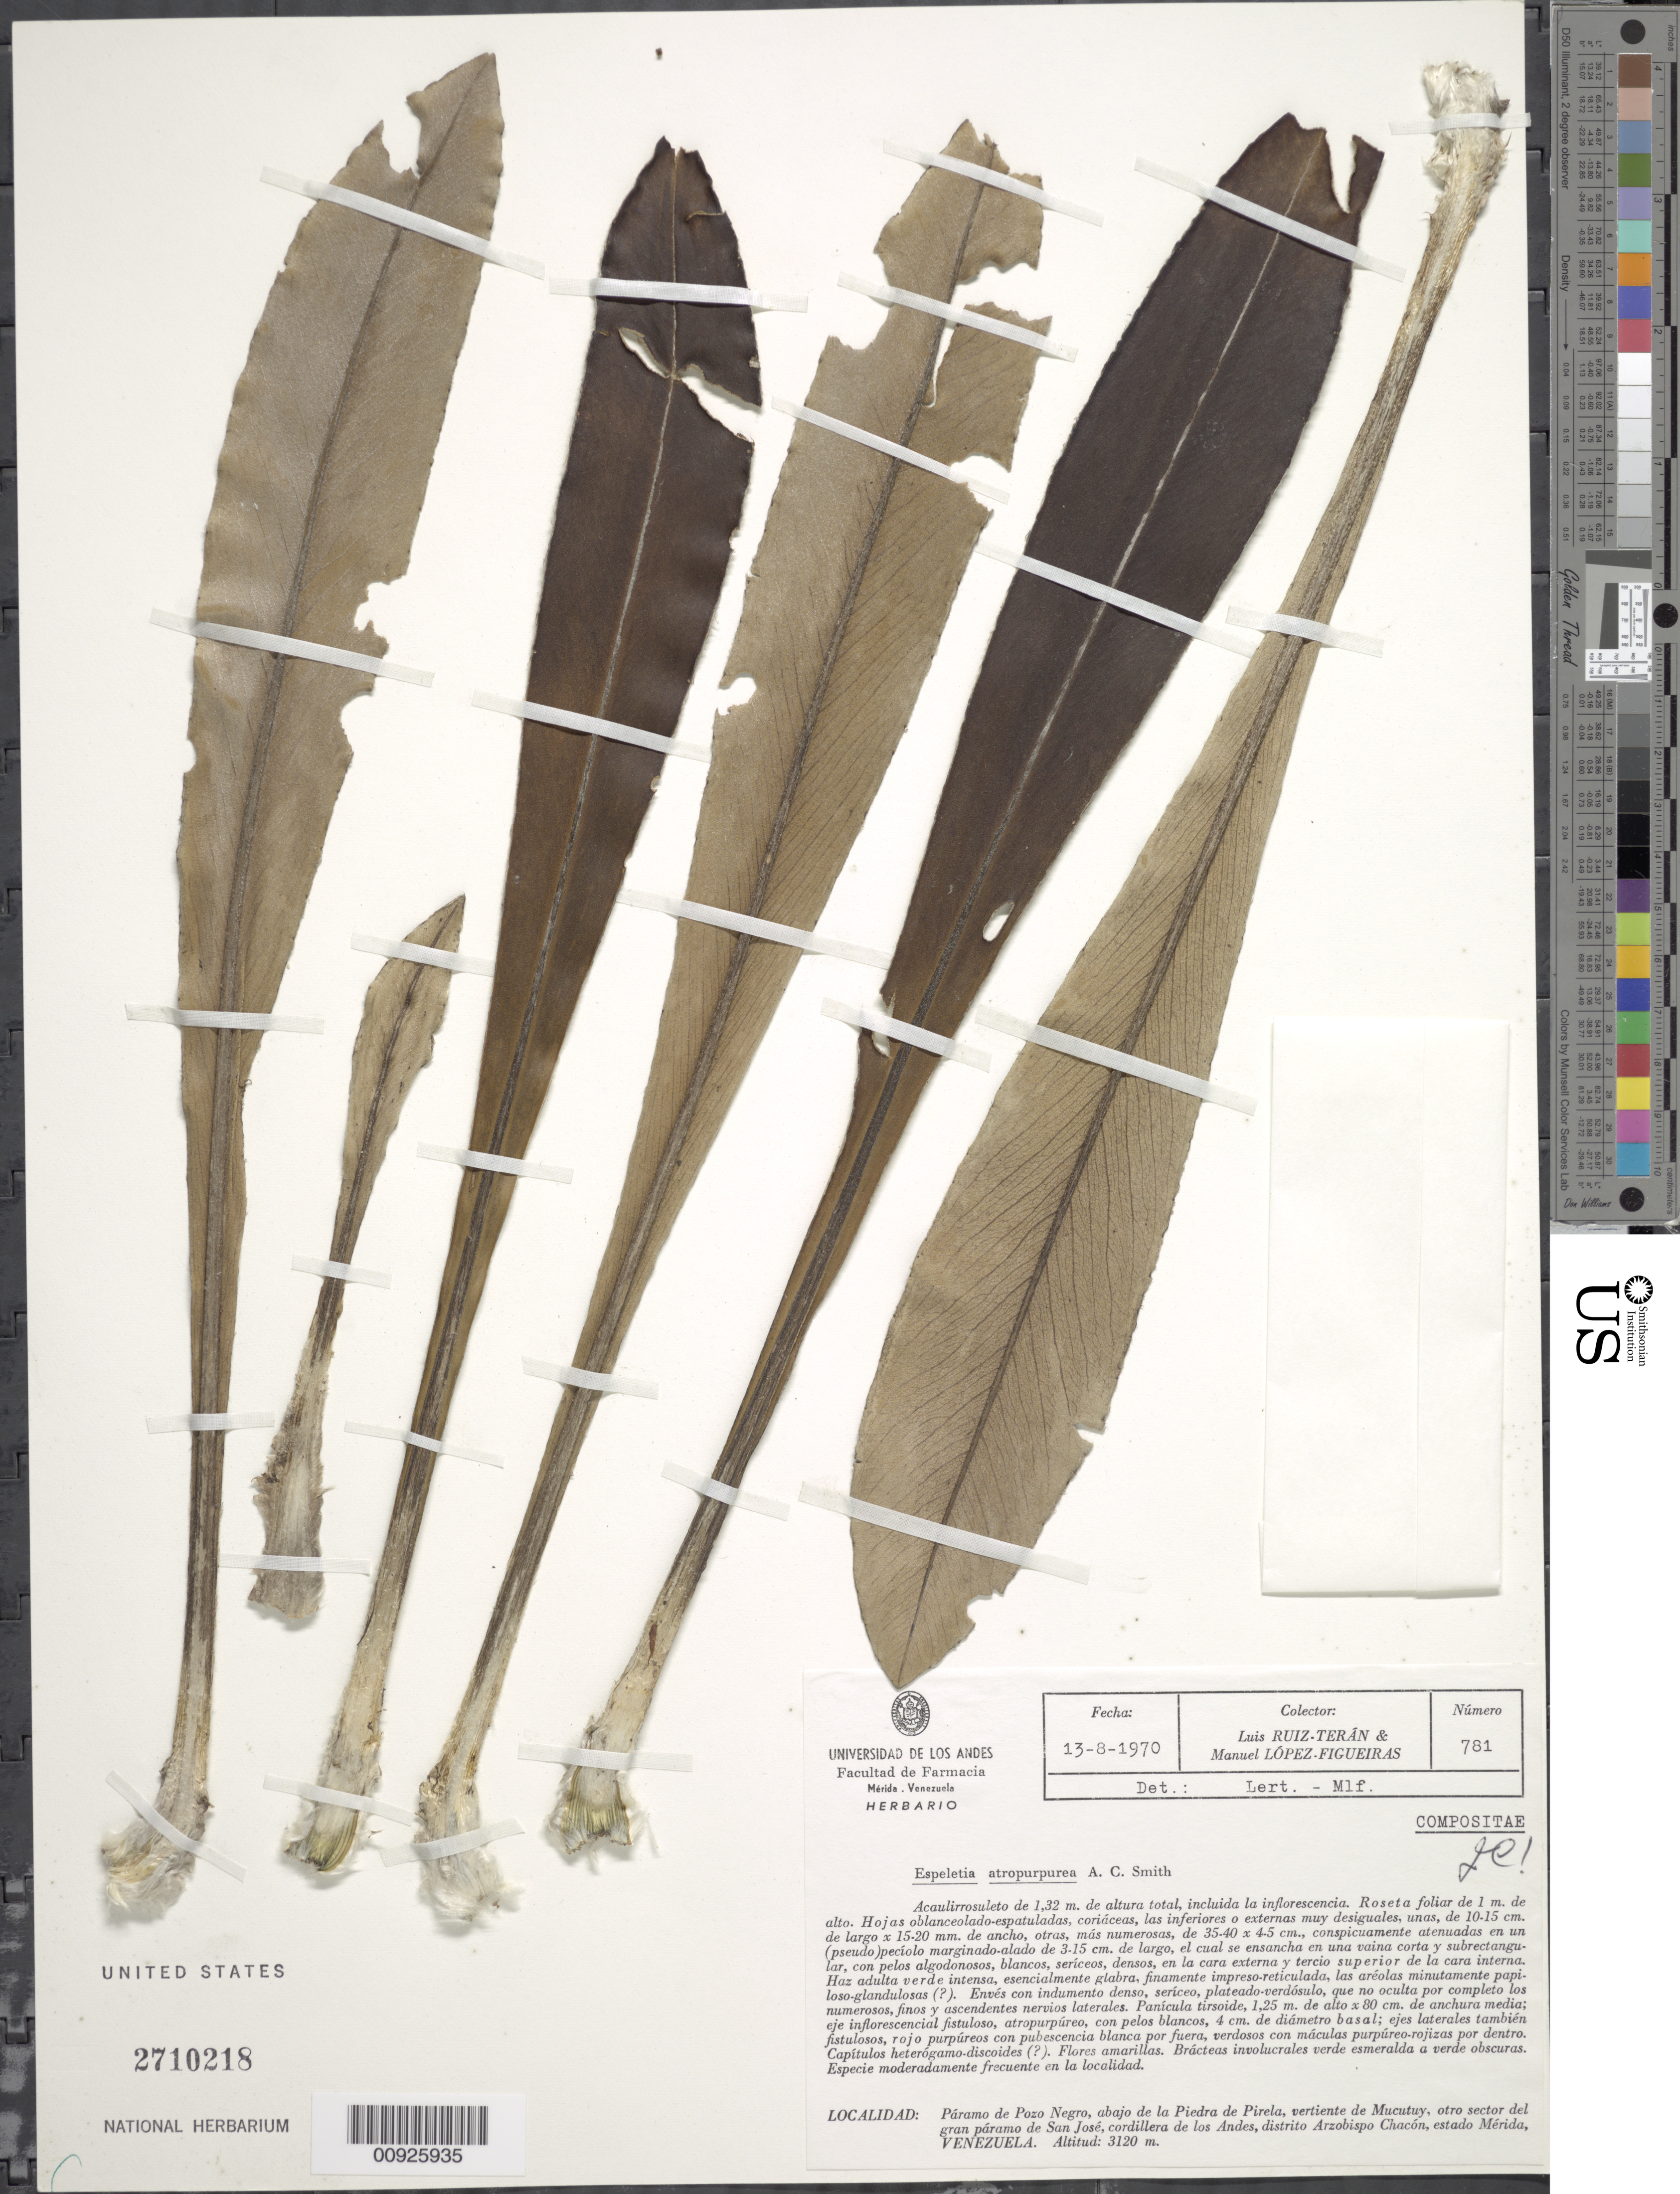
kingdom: Plantae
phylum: Tracheophyta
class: Magnoliopsida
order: Asterales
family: Asteraceae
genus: Ruilopezia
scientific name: Ruilopezia atropurpurea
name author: (A.C. Sm.) Cuatrec.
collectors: L. E. Ruíz-Terán & M. López Figueiras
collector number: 782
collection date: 1970-08-13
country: Venezuela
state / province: Mérida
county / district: Arzobispo Chacón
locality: Páramo de Pozo Negro, debajo de la Piedra la Pirela, vertiente de Mucutuy, otro sector del Páramo de San José, Cordillera de los Andes.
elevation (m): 3120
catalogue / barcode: US 2710218